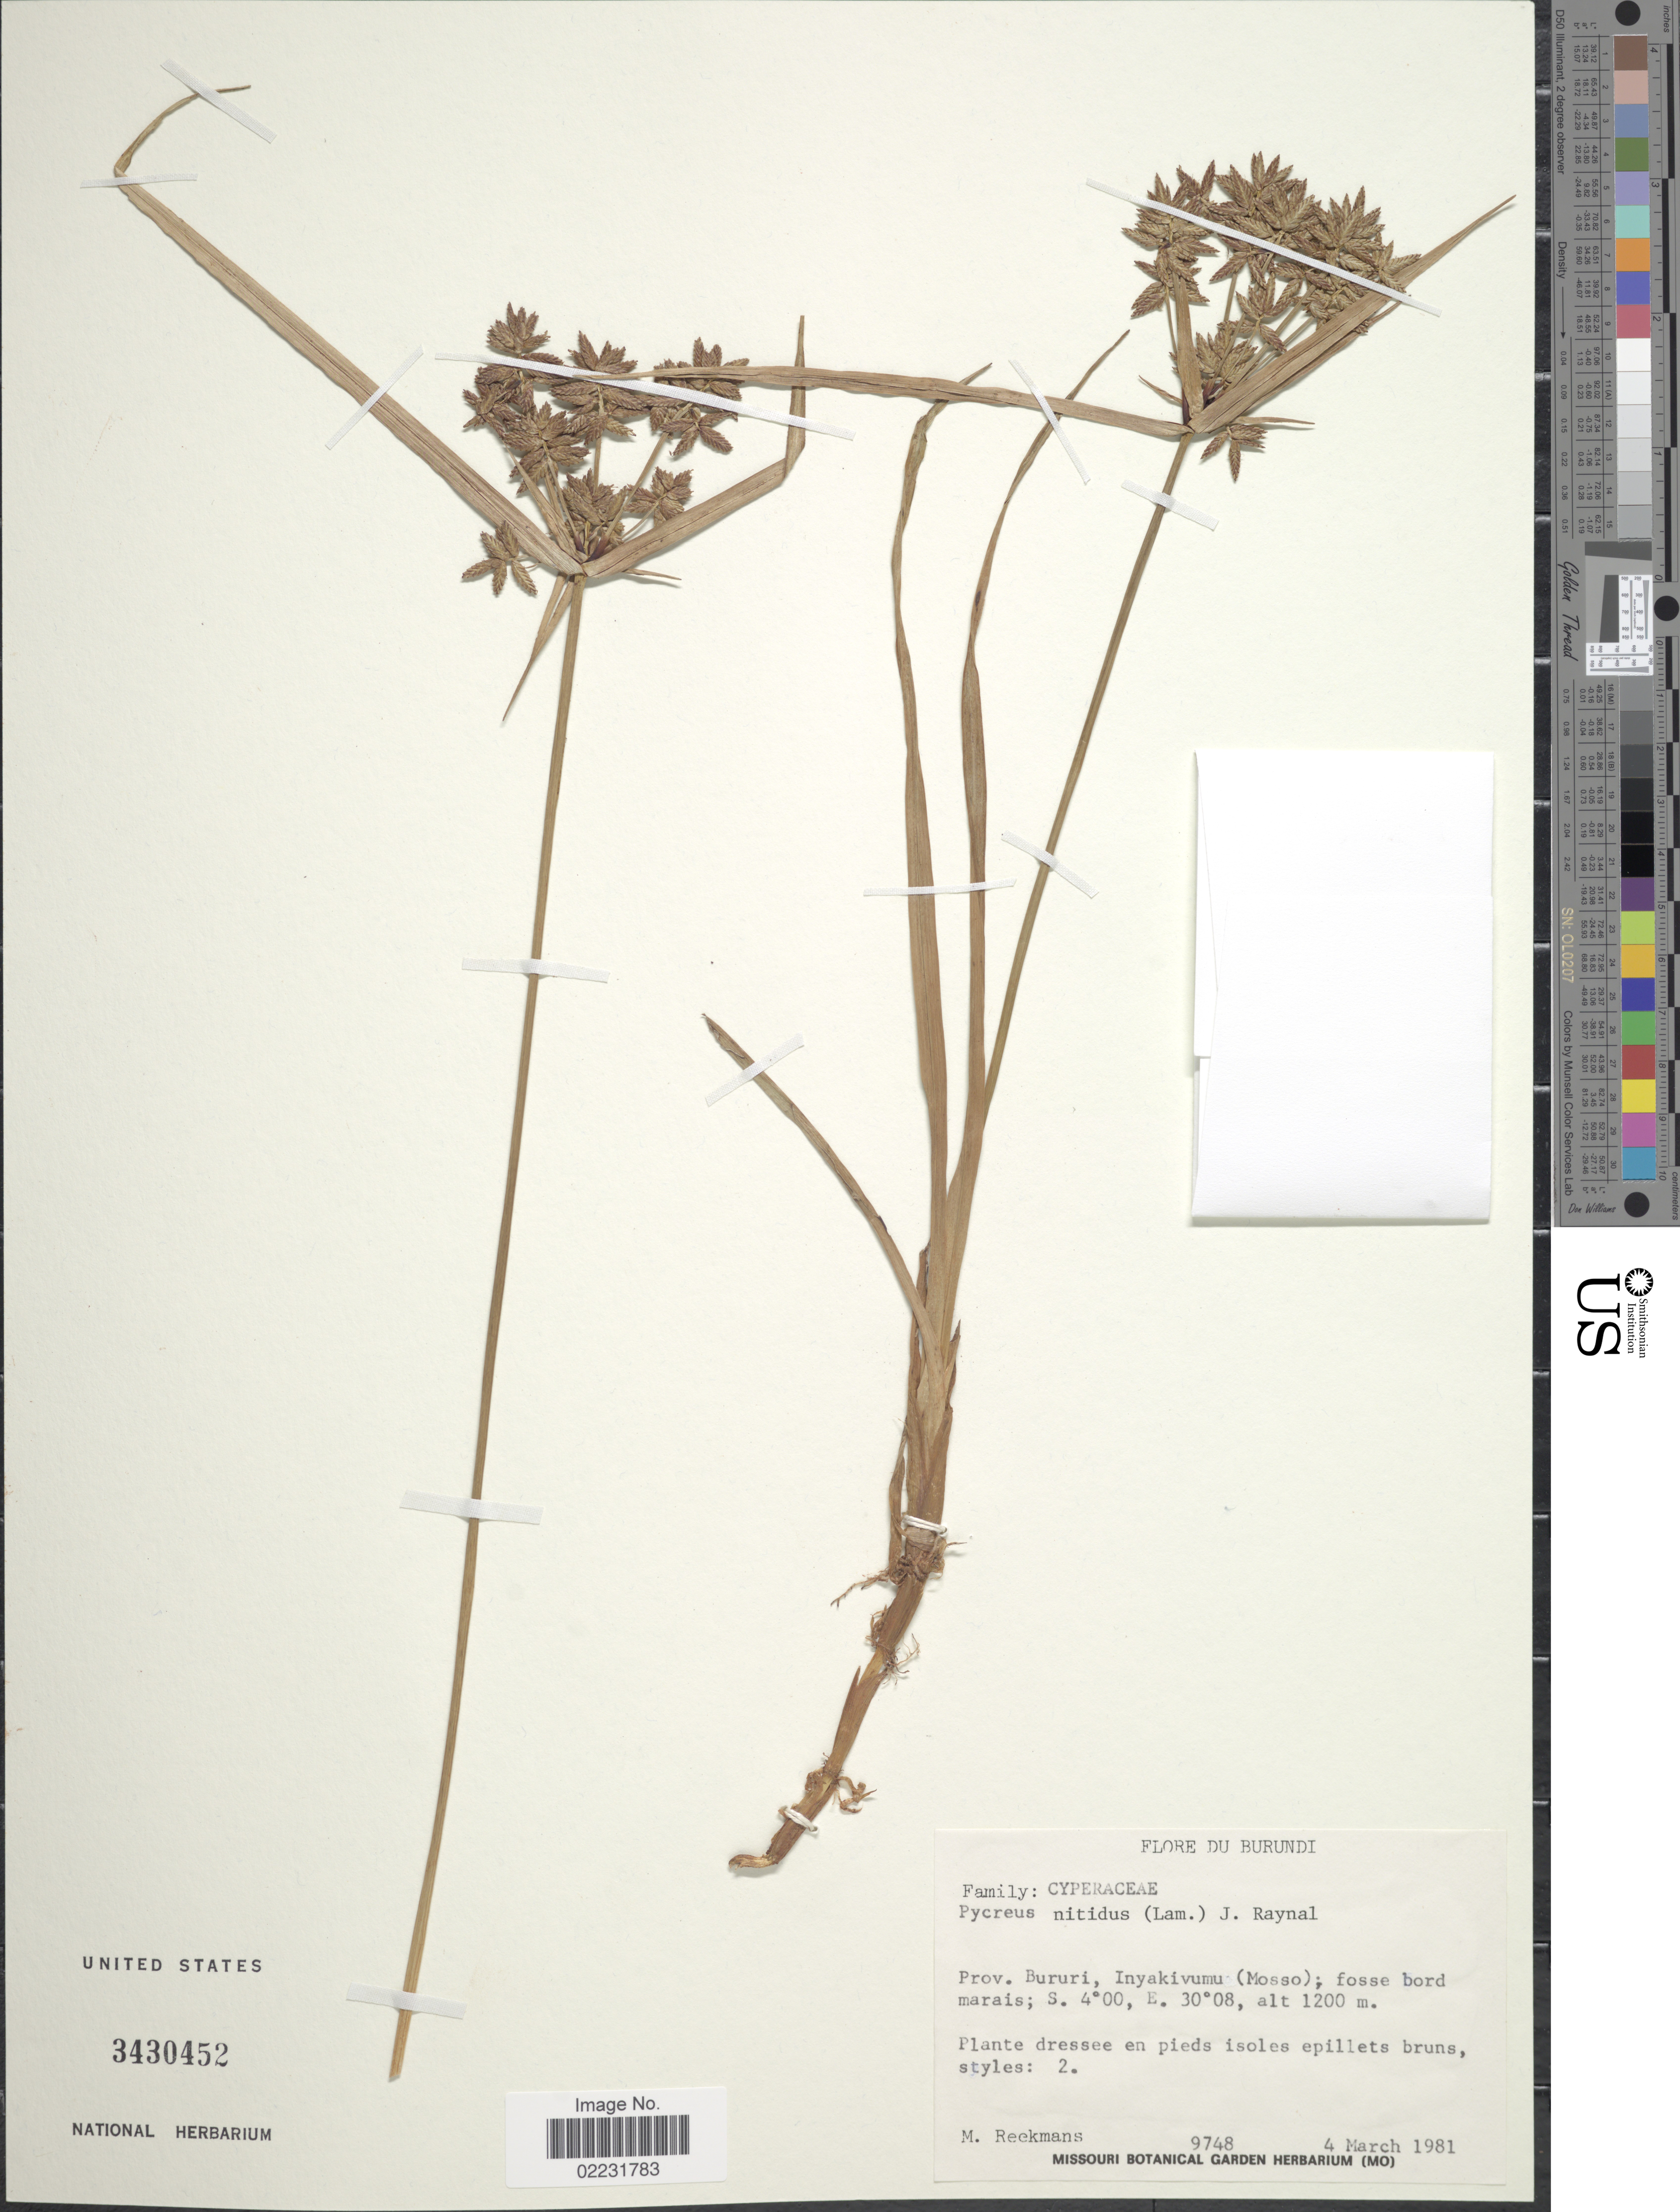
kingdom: Plantae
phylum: Tracheophyta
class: Liliopsida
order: Poales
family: Cyperaceae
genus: Cyperus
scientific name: Cyperus nitidus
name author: Lam.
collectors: M. Reekmans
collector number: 9748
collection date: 1981-03-04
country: Burundi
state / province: Bururi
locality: Du Burundi, Prov. Bururi, Inyakivumu (Mosso) Fosso bord Marais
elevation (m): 1200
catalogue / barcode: US 3430452